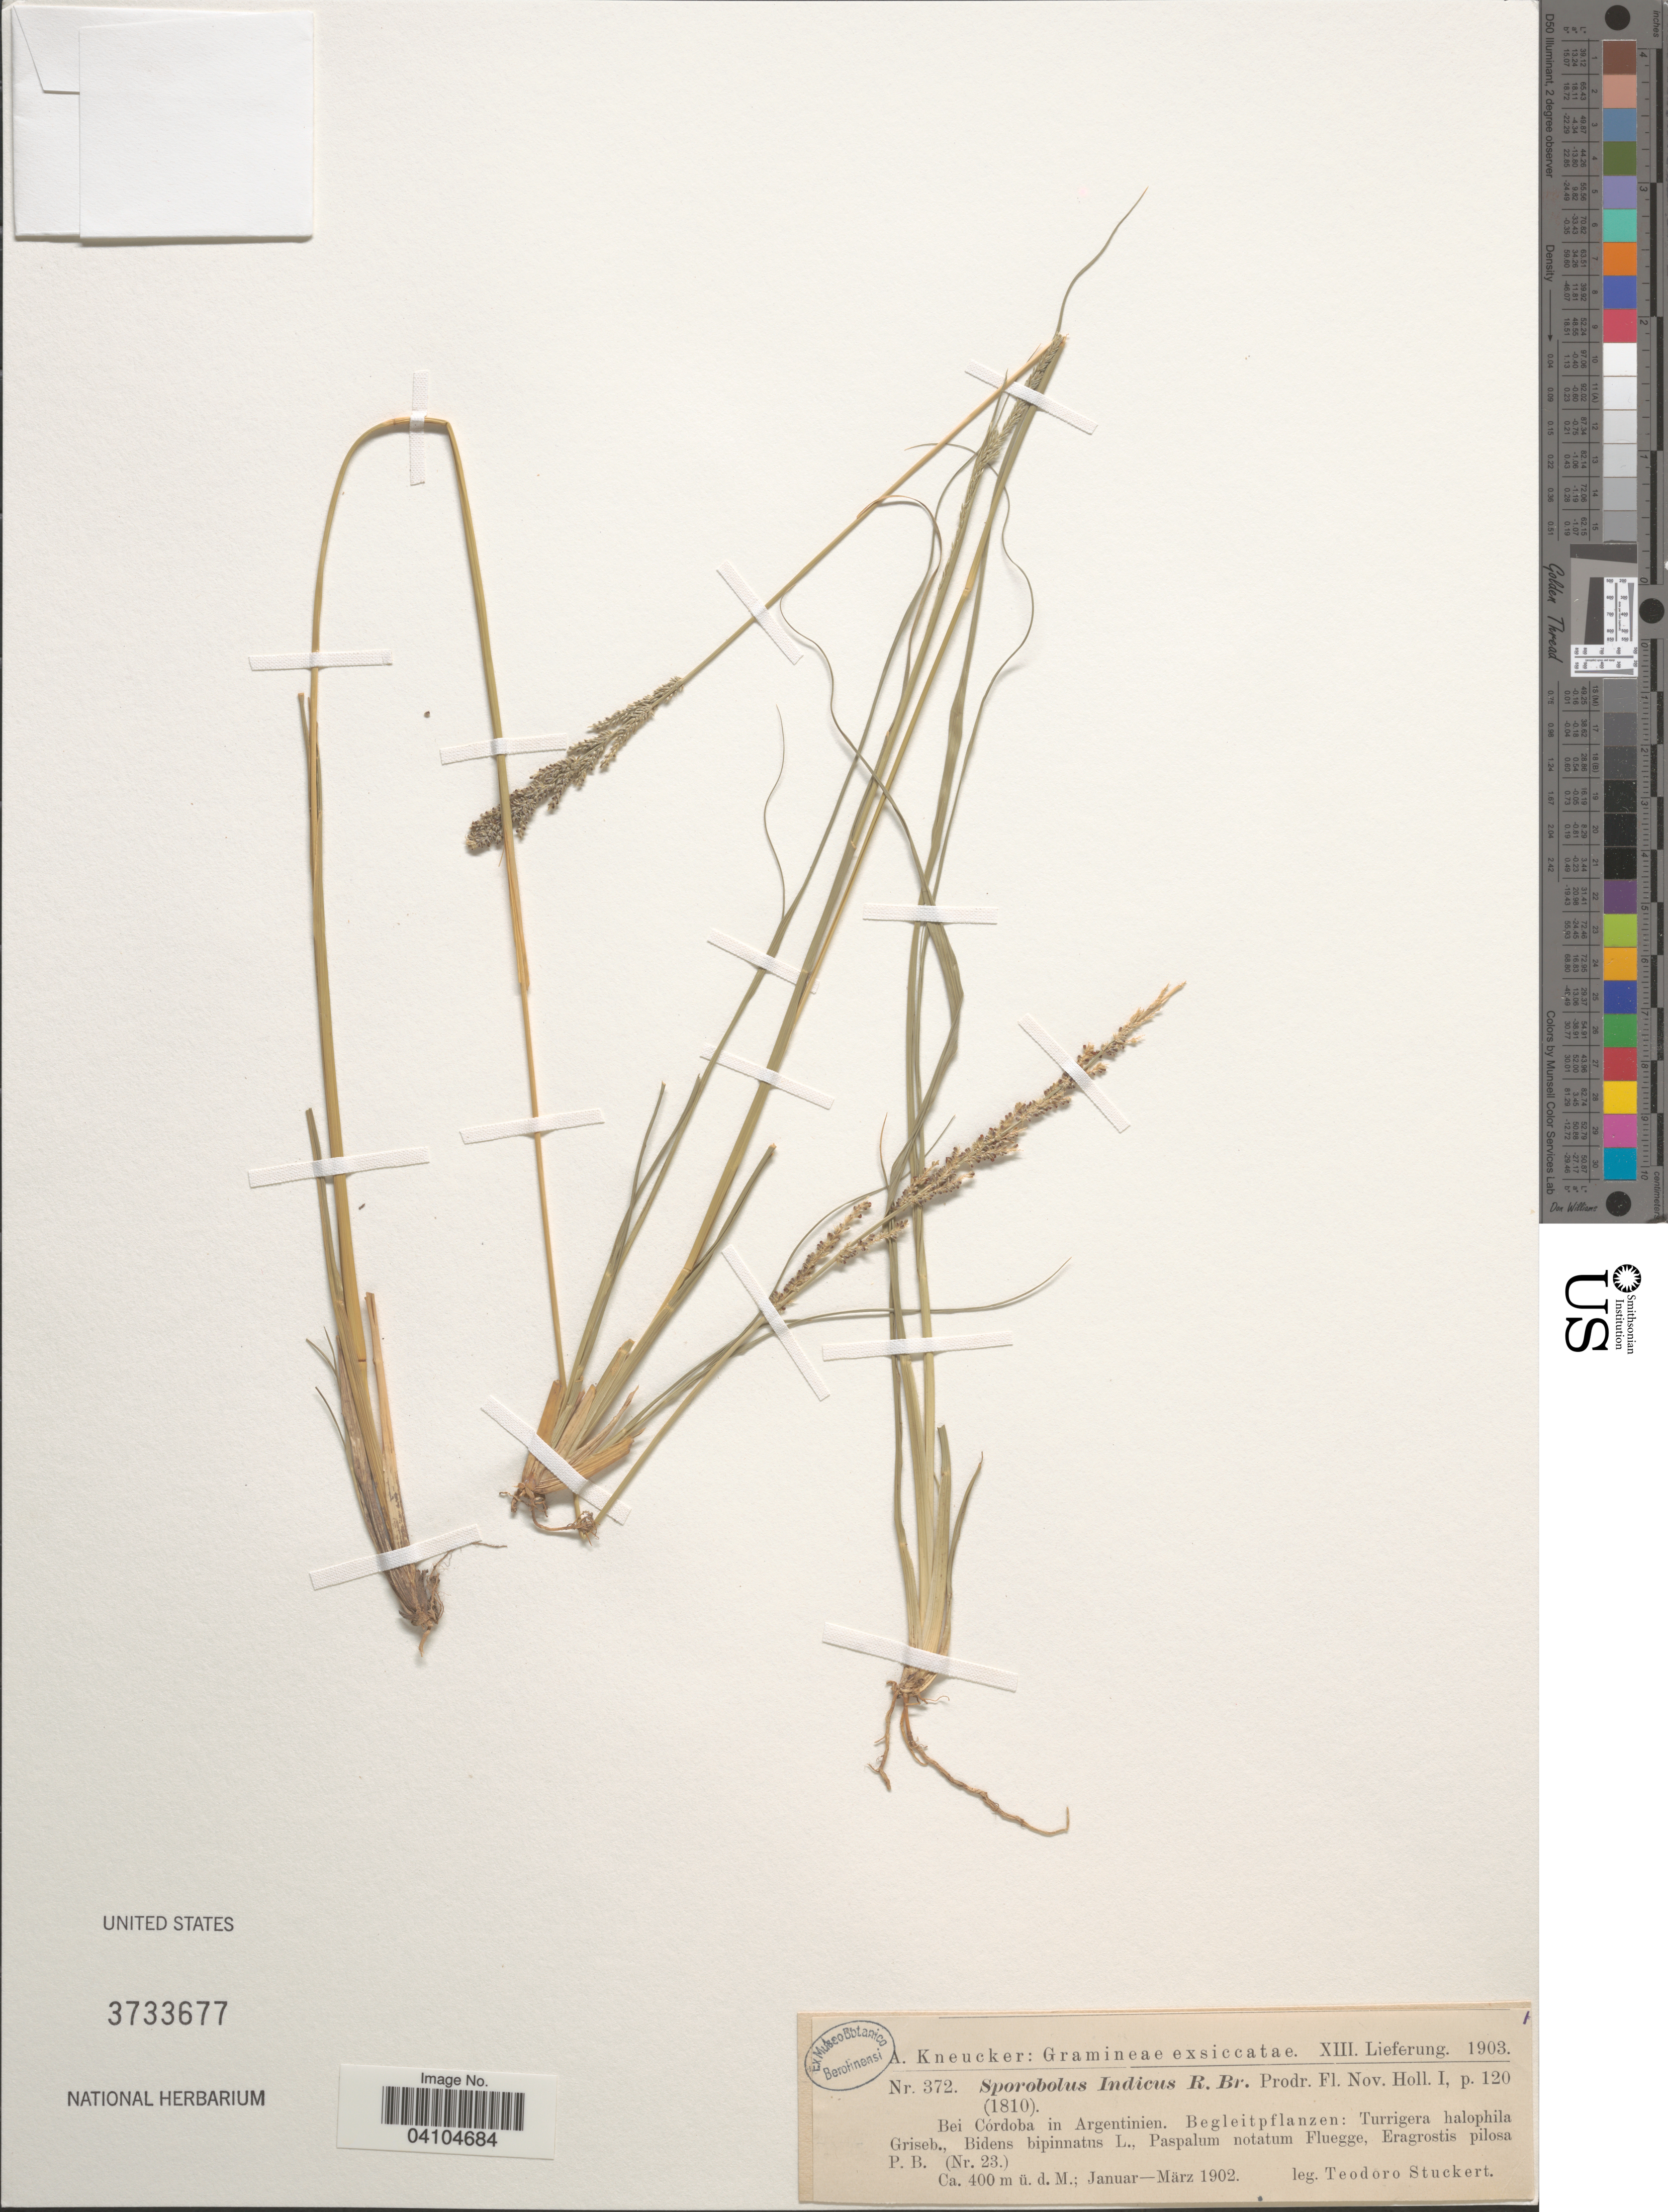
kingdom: Plantae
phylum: Tracheophyta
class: Liliopsida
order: Poales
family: Poaceae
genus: Sporobolus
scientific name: Sporobolus indicus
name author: (L.) R. Br.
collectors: T. Stuckert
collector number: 372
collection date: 1902-01/1902-03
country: Argentina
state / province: Cordoba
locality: Bei Córdoba in Argentinien.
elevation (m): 400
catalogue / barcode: US 3733677